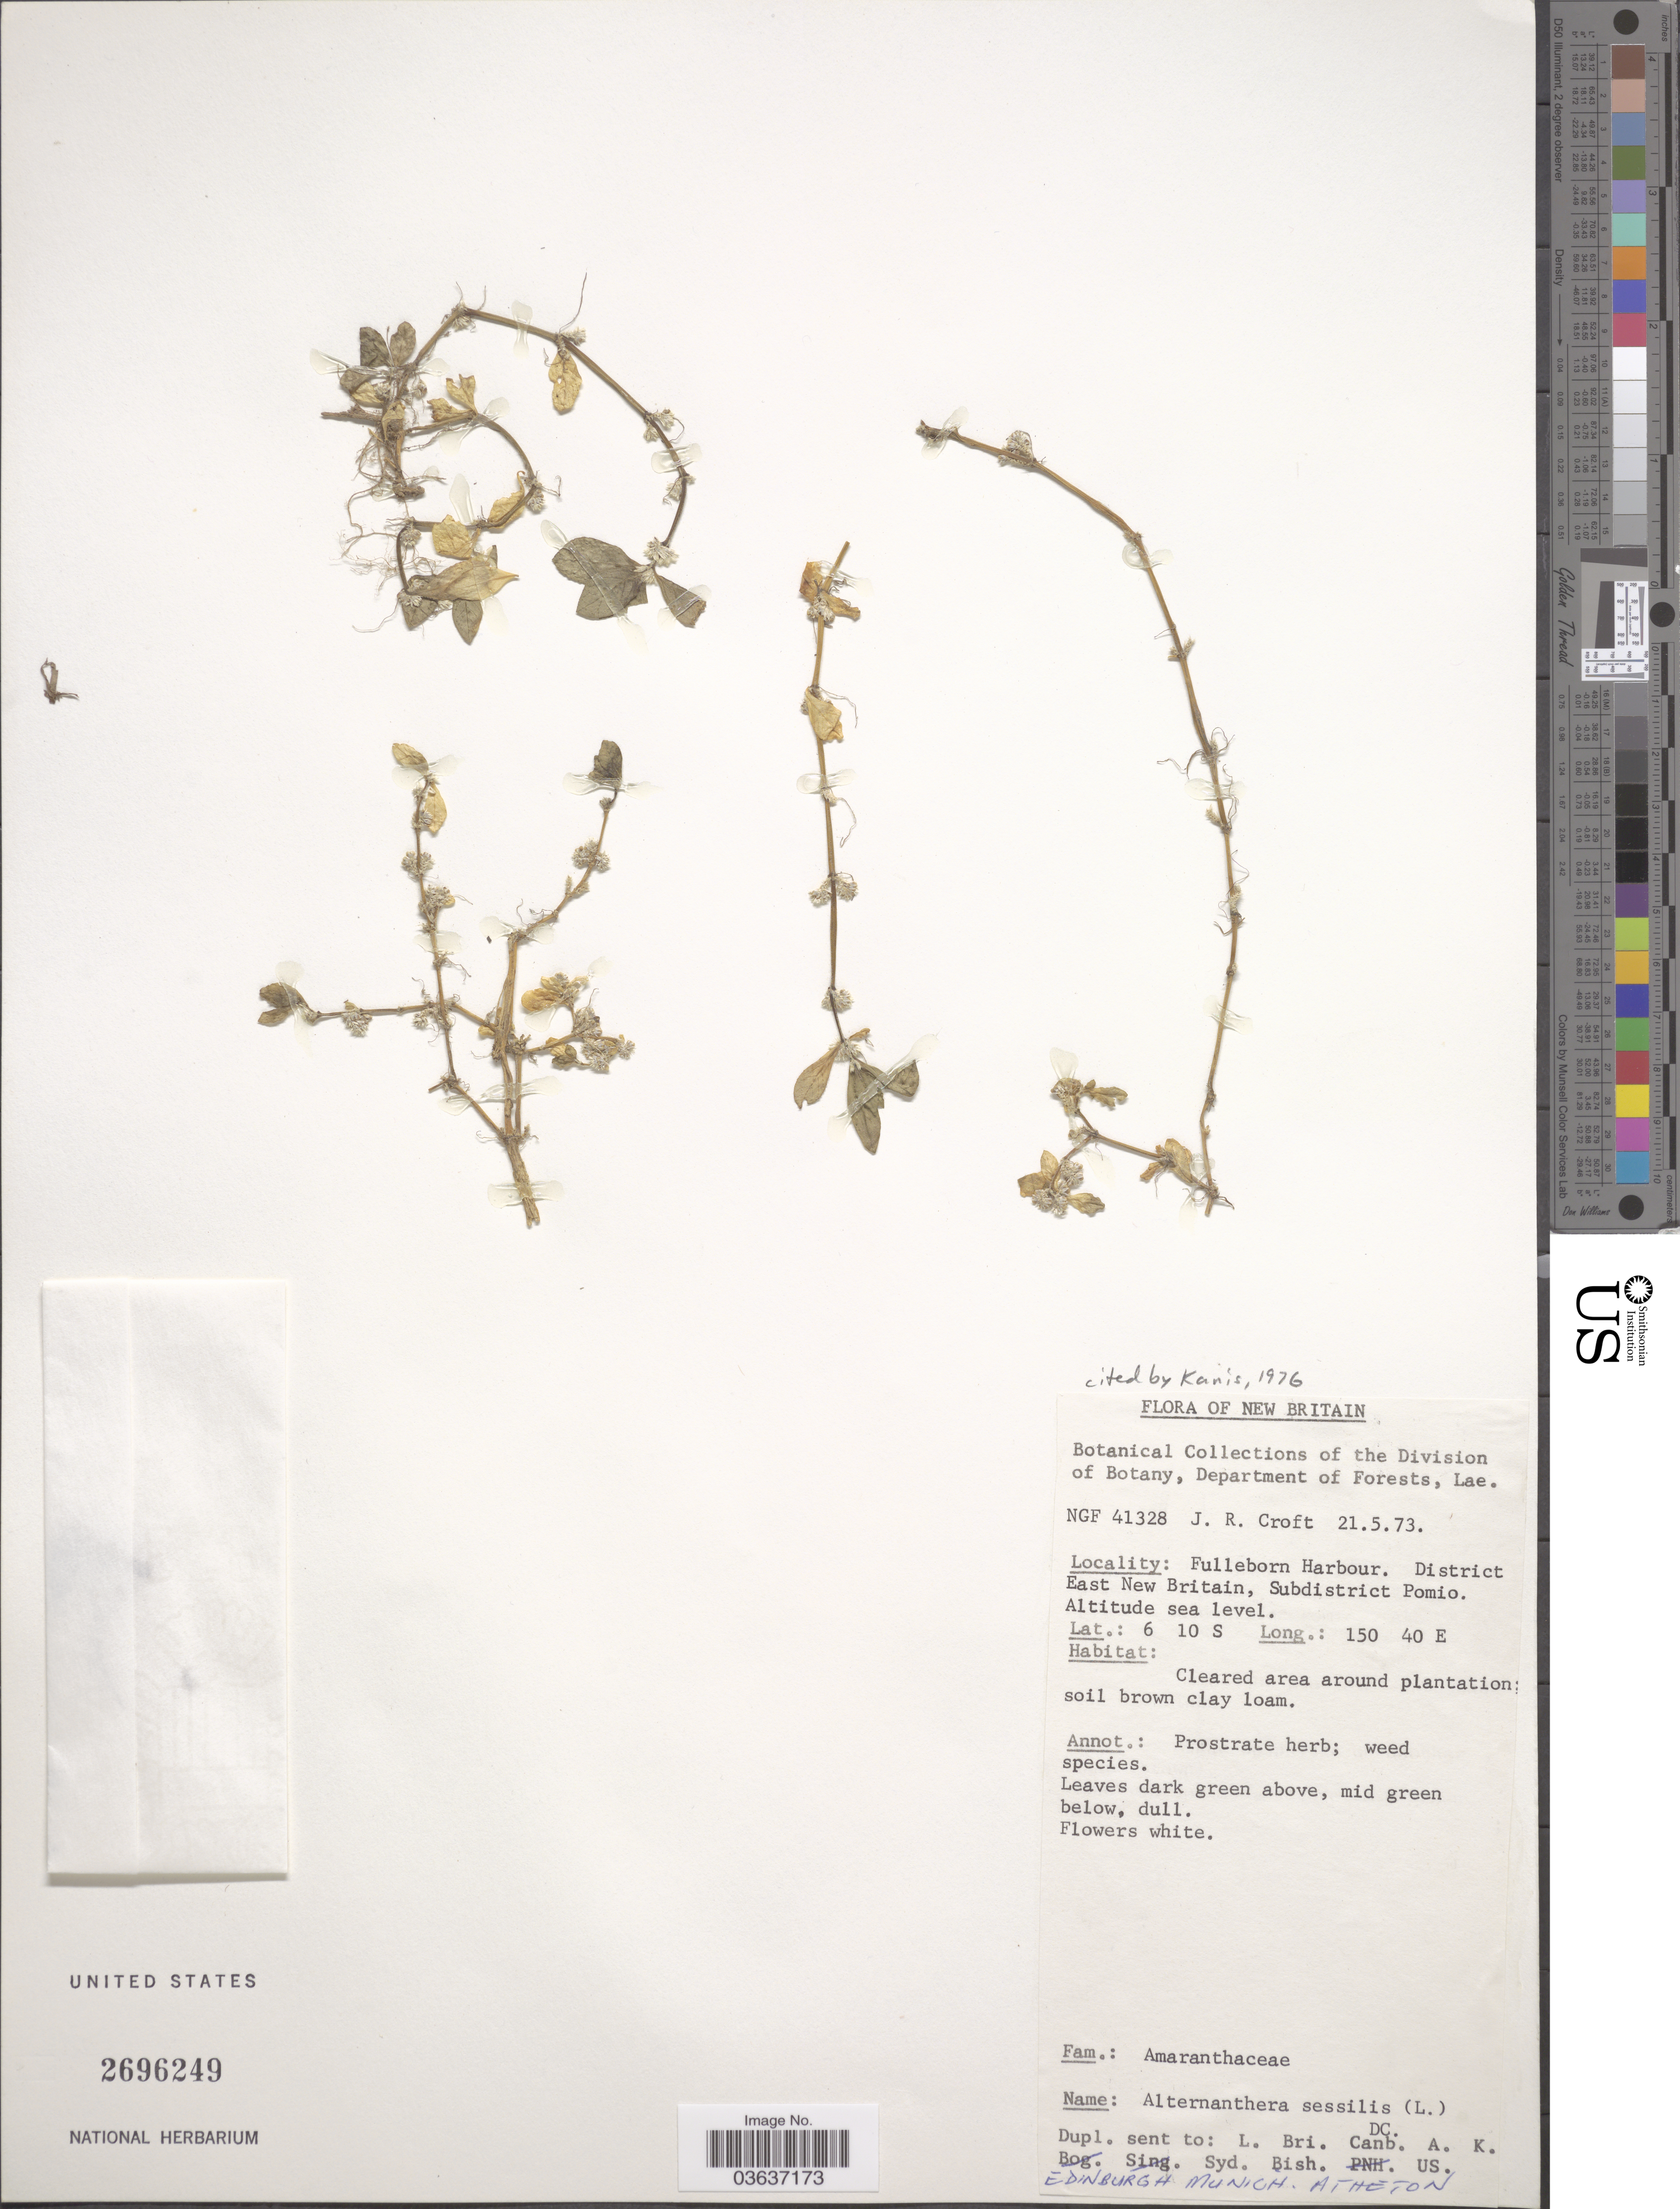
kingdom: Plantae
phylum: Tracheophyta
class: Magnoliopsida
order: Caryophyllales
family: Amaranthaceae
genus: Alternanthera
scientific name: Alternanthera sessilis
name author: (L.) DC.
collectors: J. R. Croft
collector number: NGF 41328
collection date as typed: Transcribed d/m/y: 21/5/73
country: Papua New Guinea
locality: New Britain. Fulleborn Harbour. District East New Britain, Subdistrict Pomio.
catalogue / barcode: US 2696249